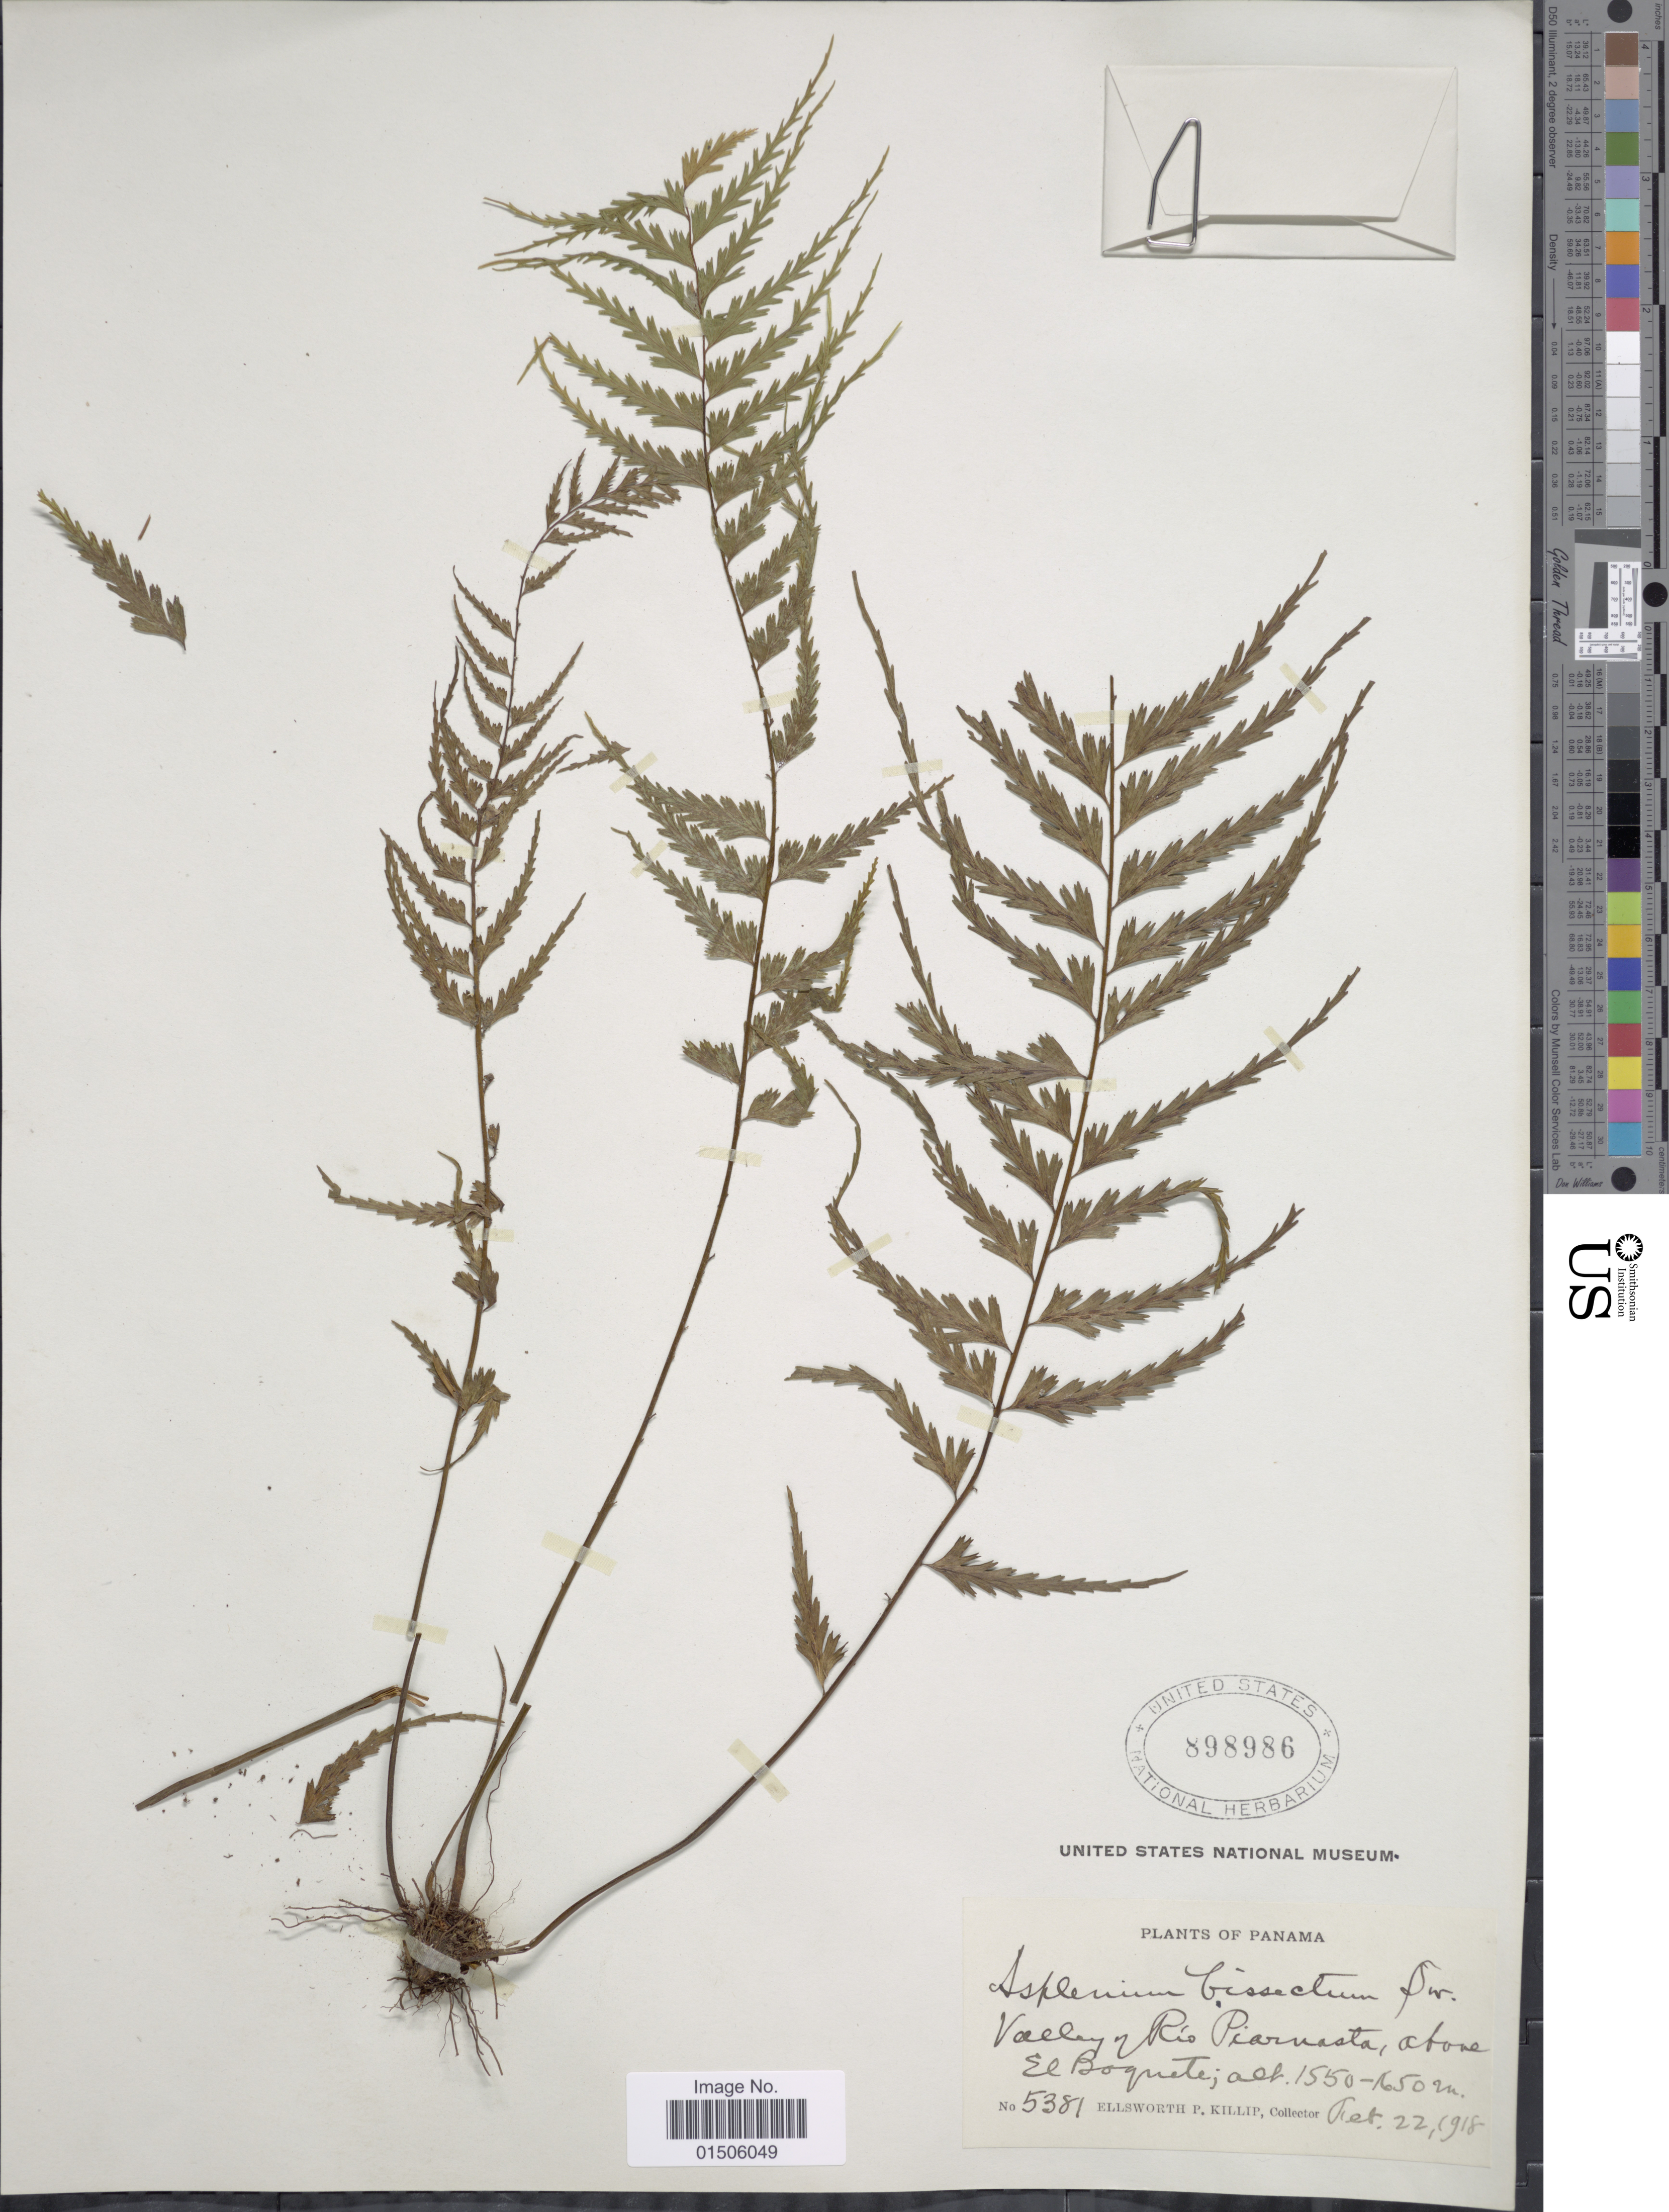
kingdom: Plantae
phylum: Tracheophyta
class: Polypodiopsida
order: Polypodiales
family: Aspleniaceae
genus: Asplenium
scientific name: Asplenium dissectum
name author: Sw.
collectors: E. P. Killip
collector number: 5381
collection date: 1918-02-22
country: Panama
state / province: Chiriqui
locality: Valley of Rio Piarnasta, above El Boquete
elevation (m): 1550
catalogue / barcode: US 898986